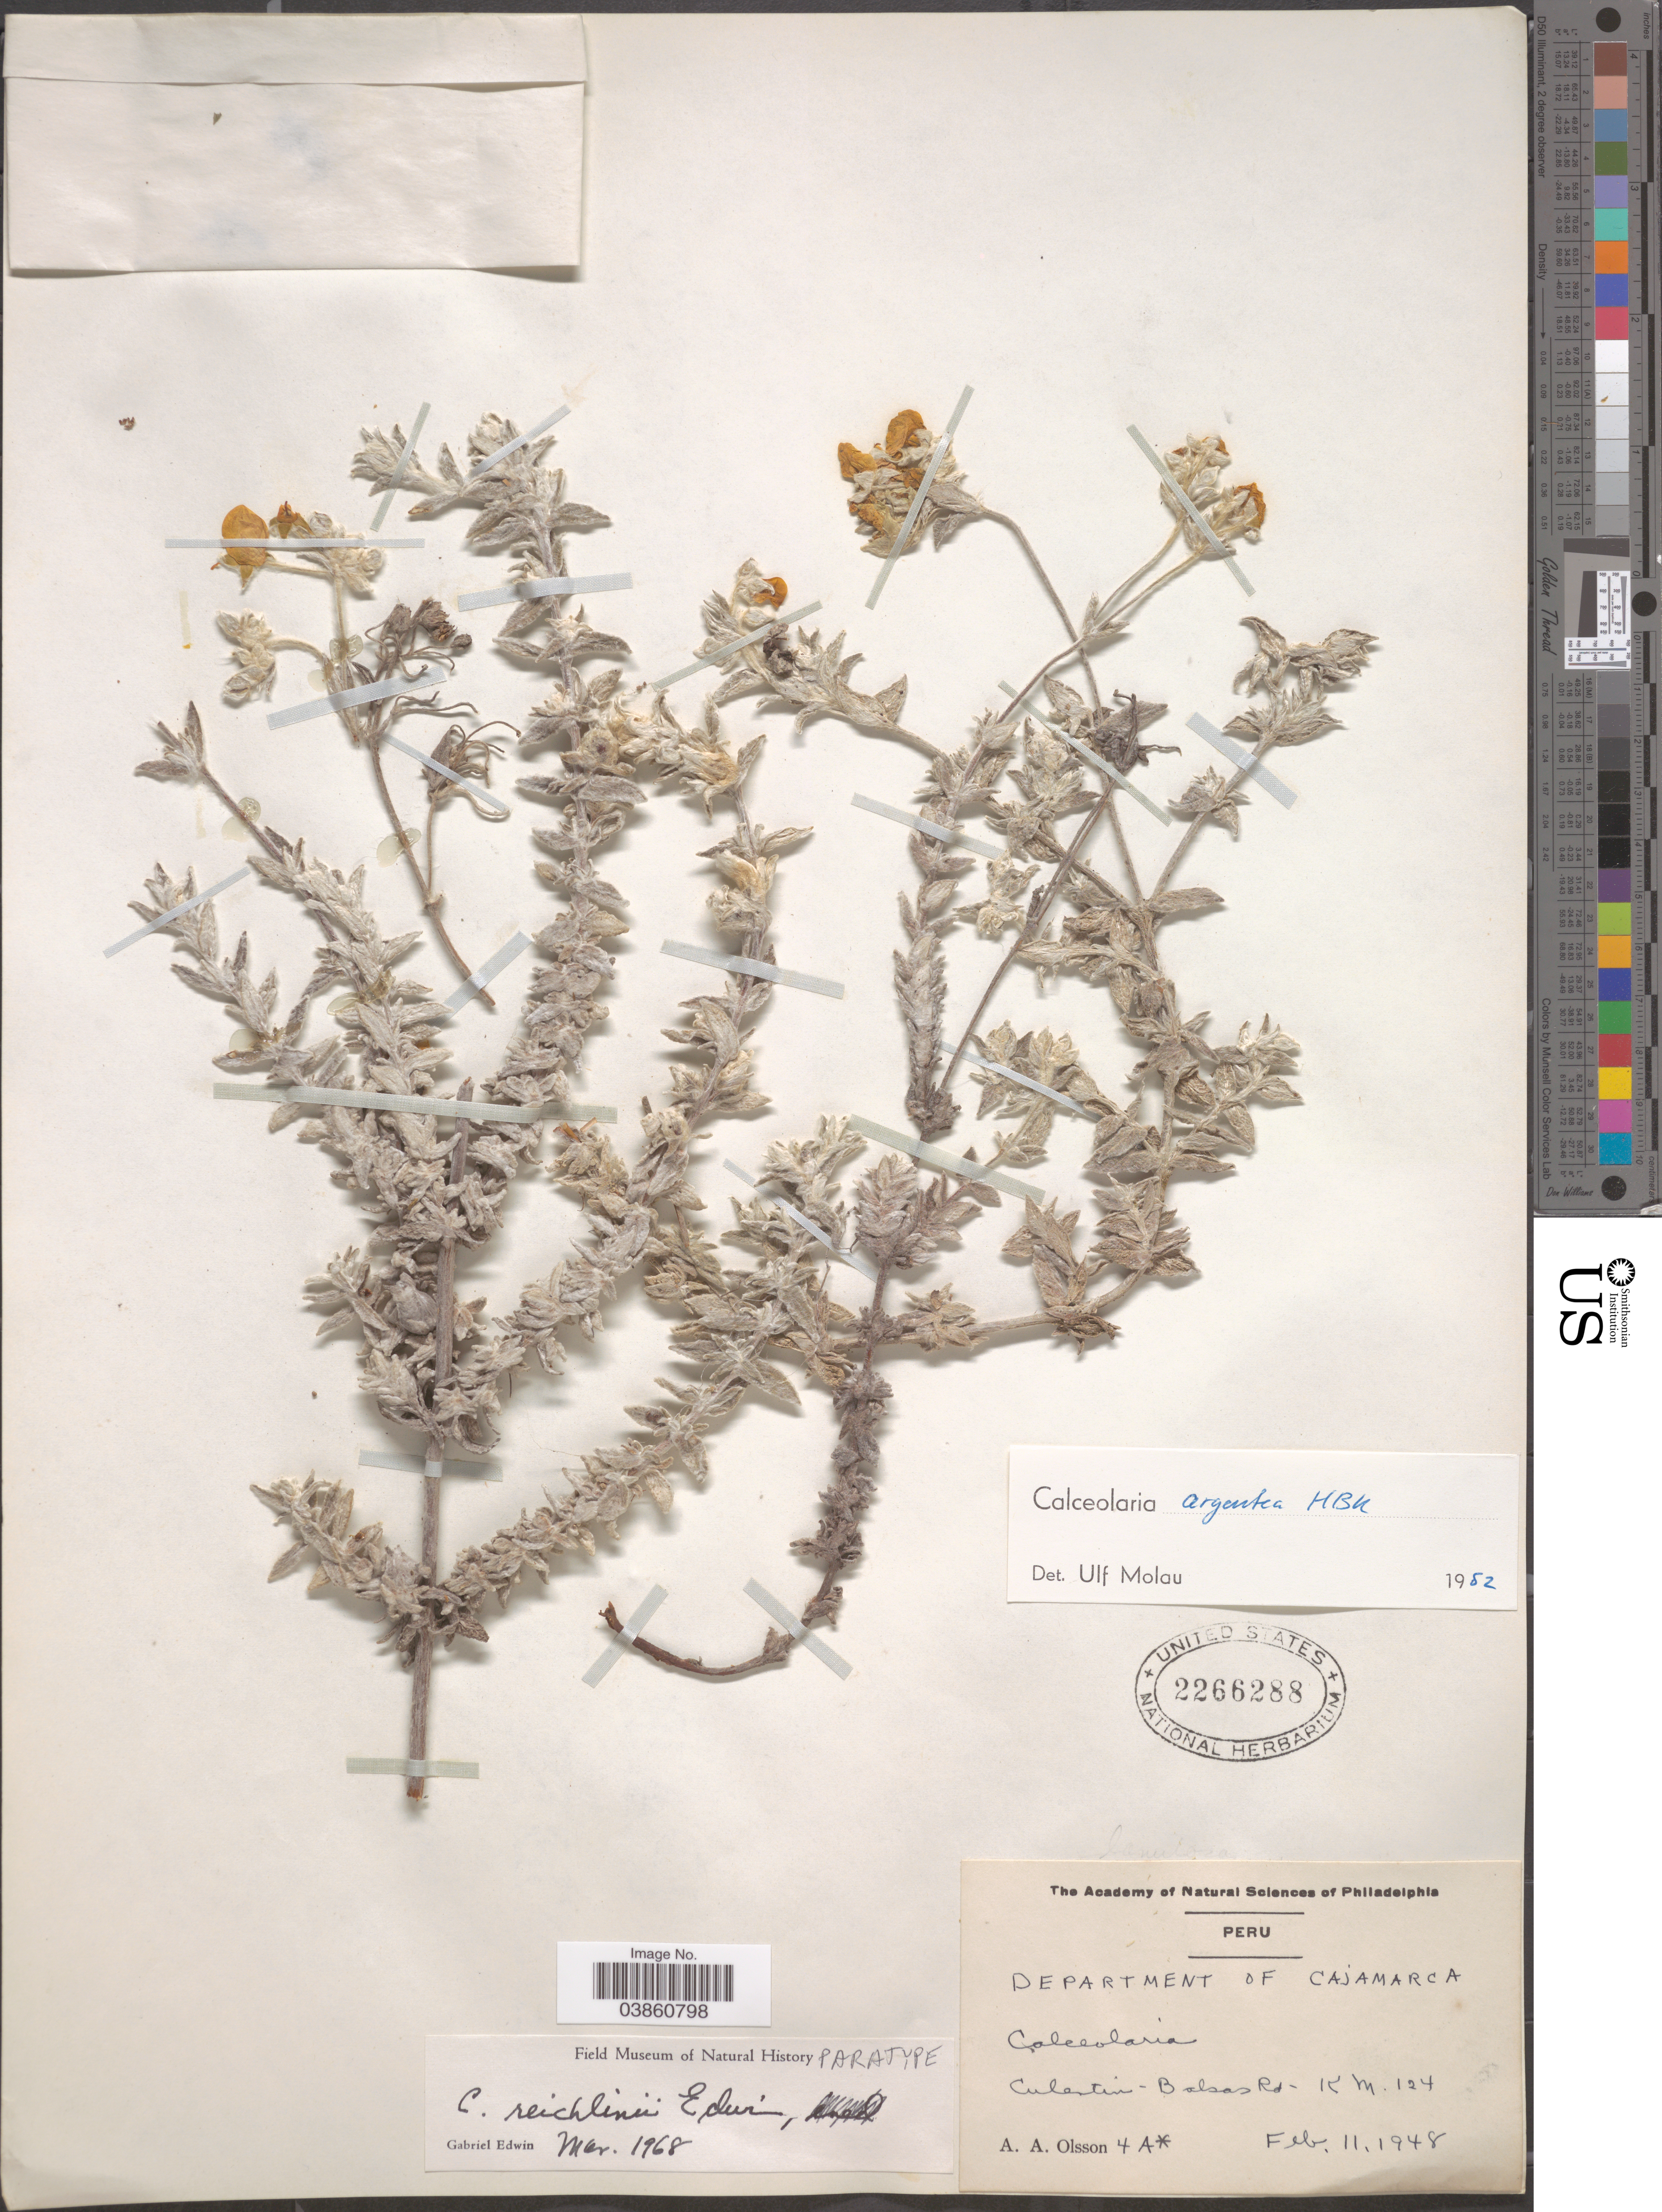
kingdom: Plantae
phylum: Tracheophyta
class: Magnoliopsida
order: Lamiales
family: Calceolariaceae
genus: Calceolaria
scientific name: Calceolaria argentea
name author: Kunth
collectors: A. Olsson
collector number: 4 A*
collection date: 1948-02-11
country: Peru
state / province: Cajamarca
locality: Department of Cajamarca. Culentin - Balsas Rd - Km. 124.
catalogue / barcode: US 2266288